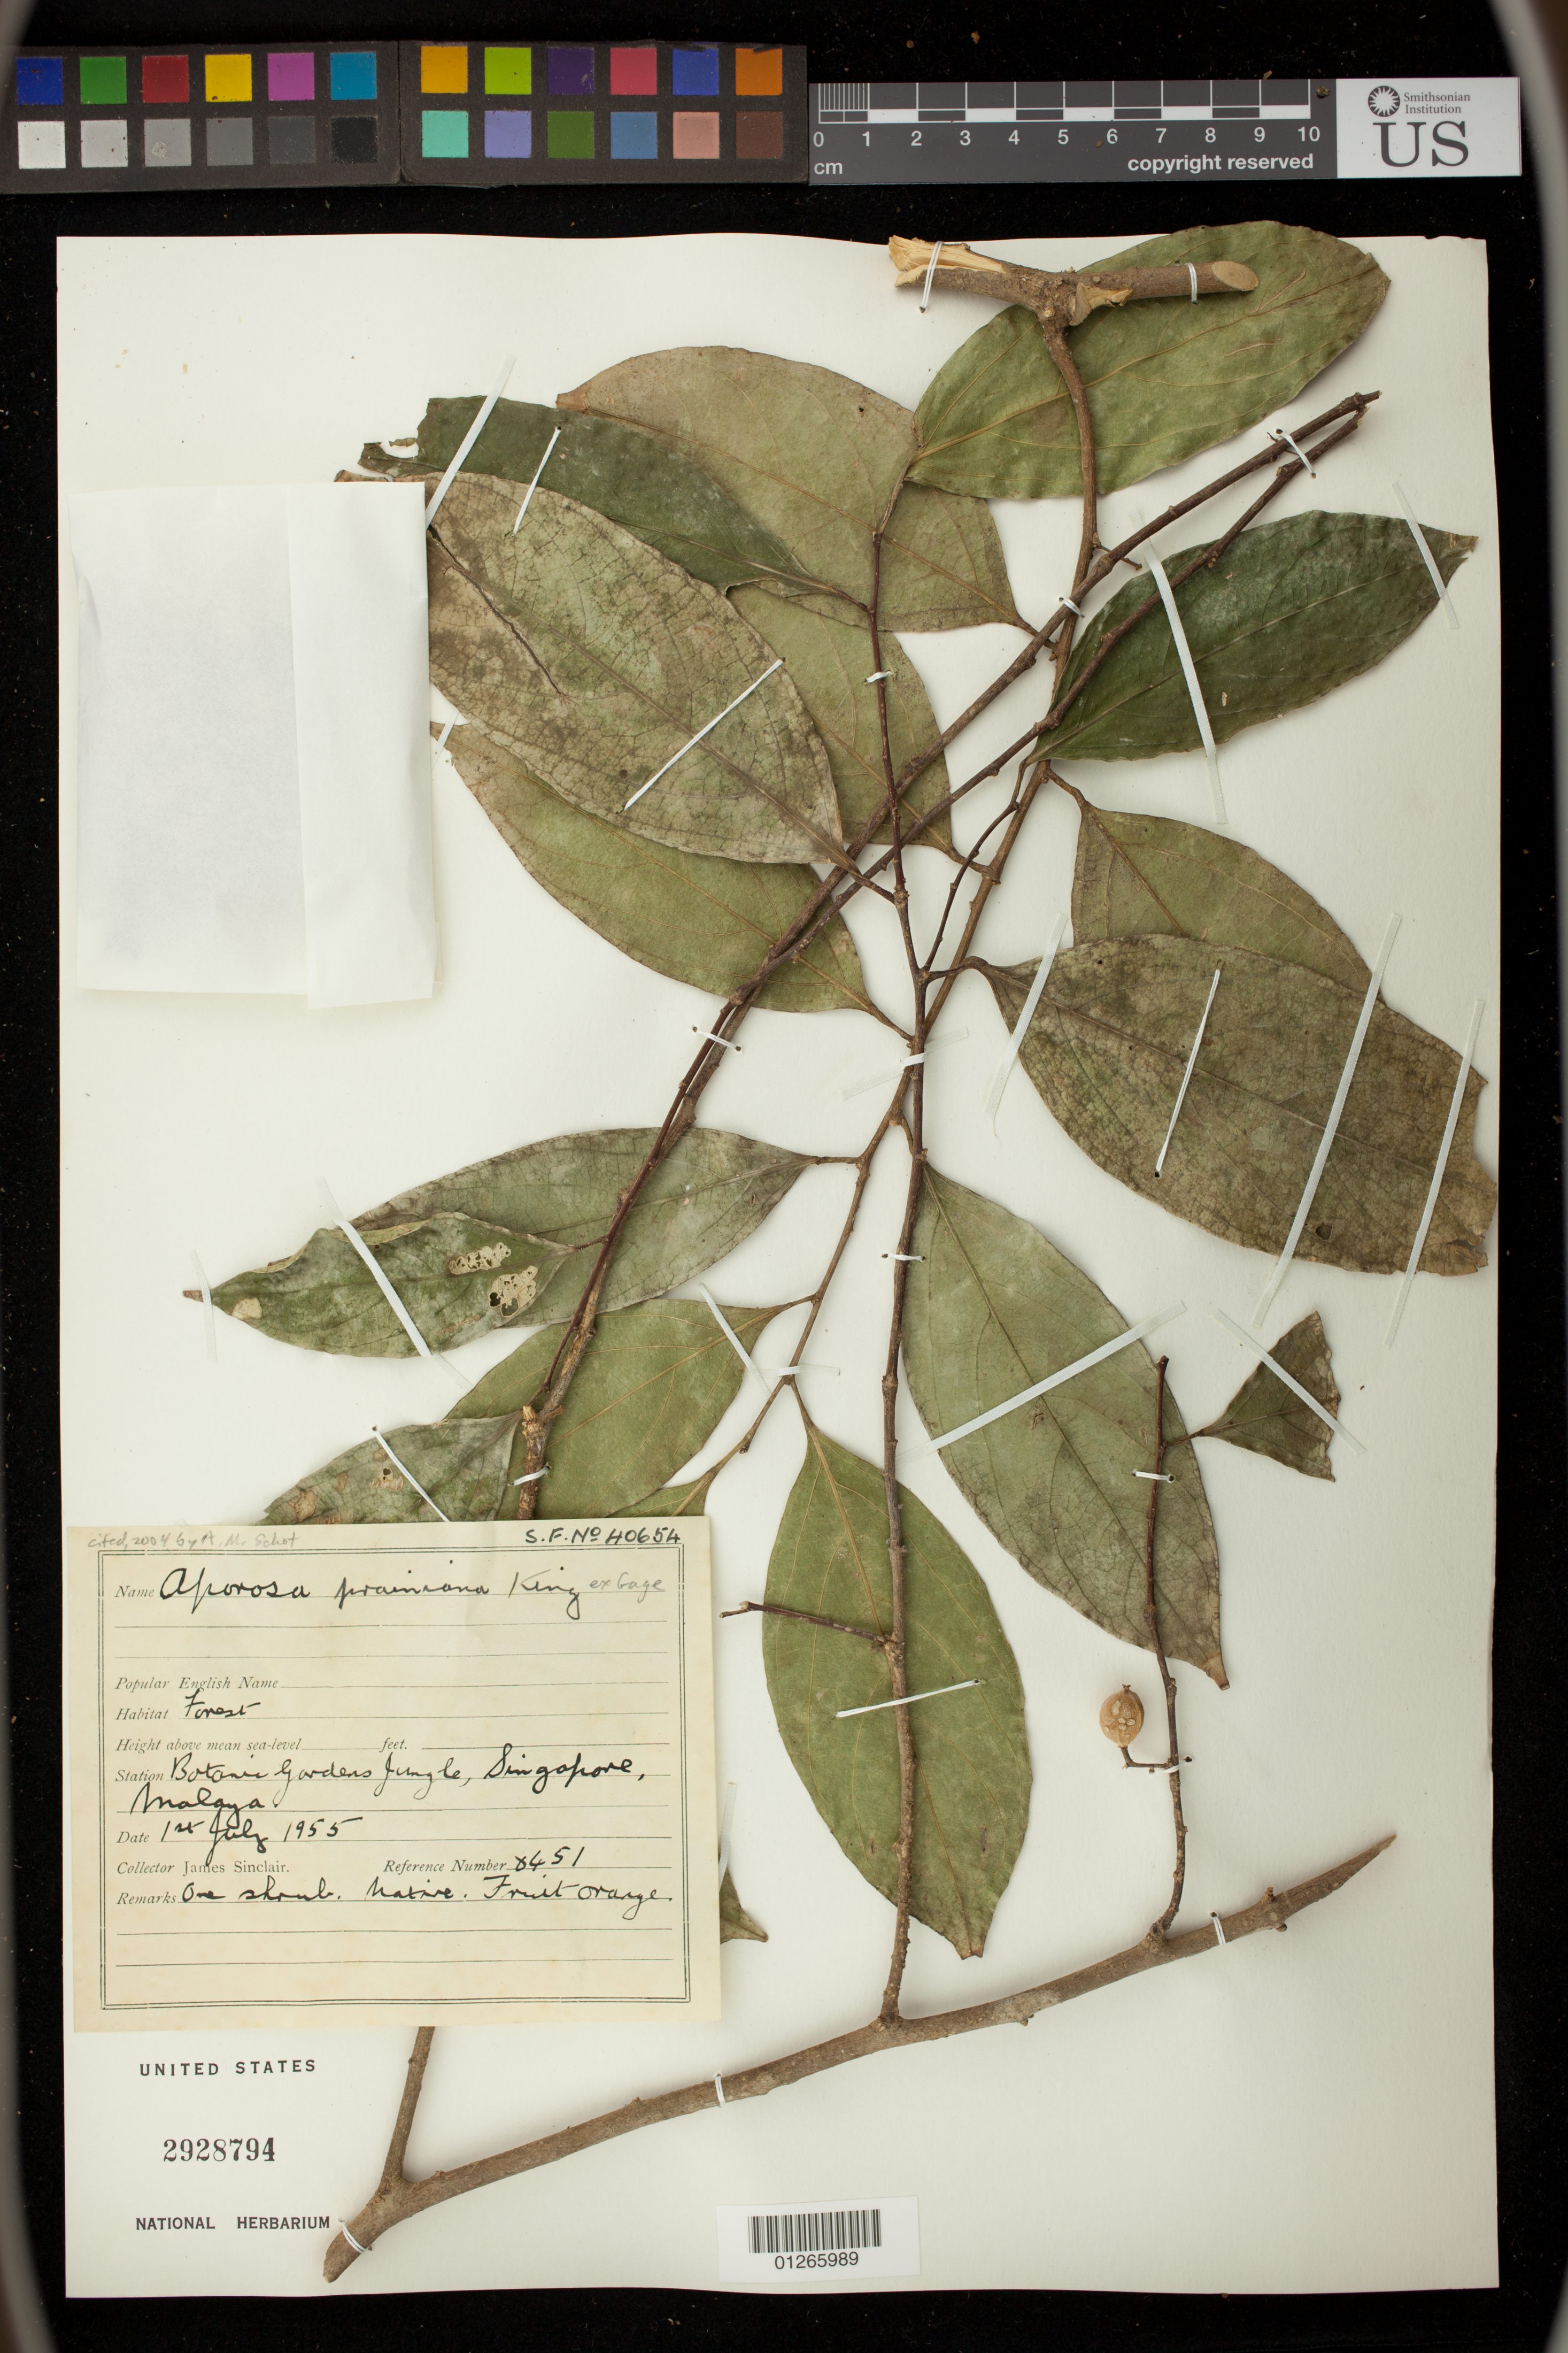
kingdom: Plantae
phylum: Tracheophyta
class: Magnoliopsida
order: Malpighiales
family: Phyllanthaceae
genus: Aporosa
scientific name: Aporosa prainiana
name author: R.M. King & Gamble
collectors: J. Sinclair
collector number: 8451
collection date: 1955-07-01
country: Singapore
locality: Botanic Gardens Jungle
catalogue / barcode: US 2928794